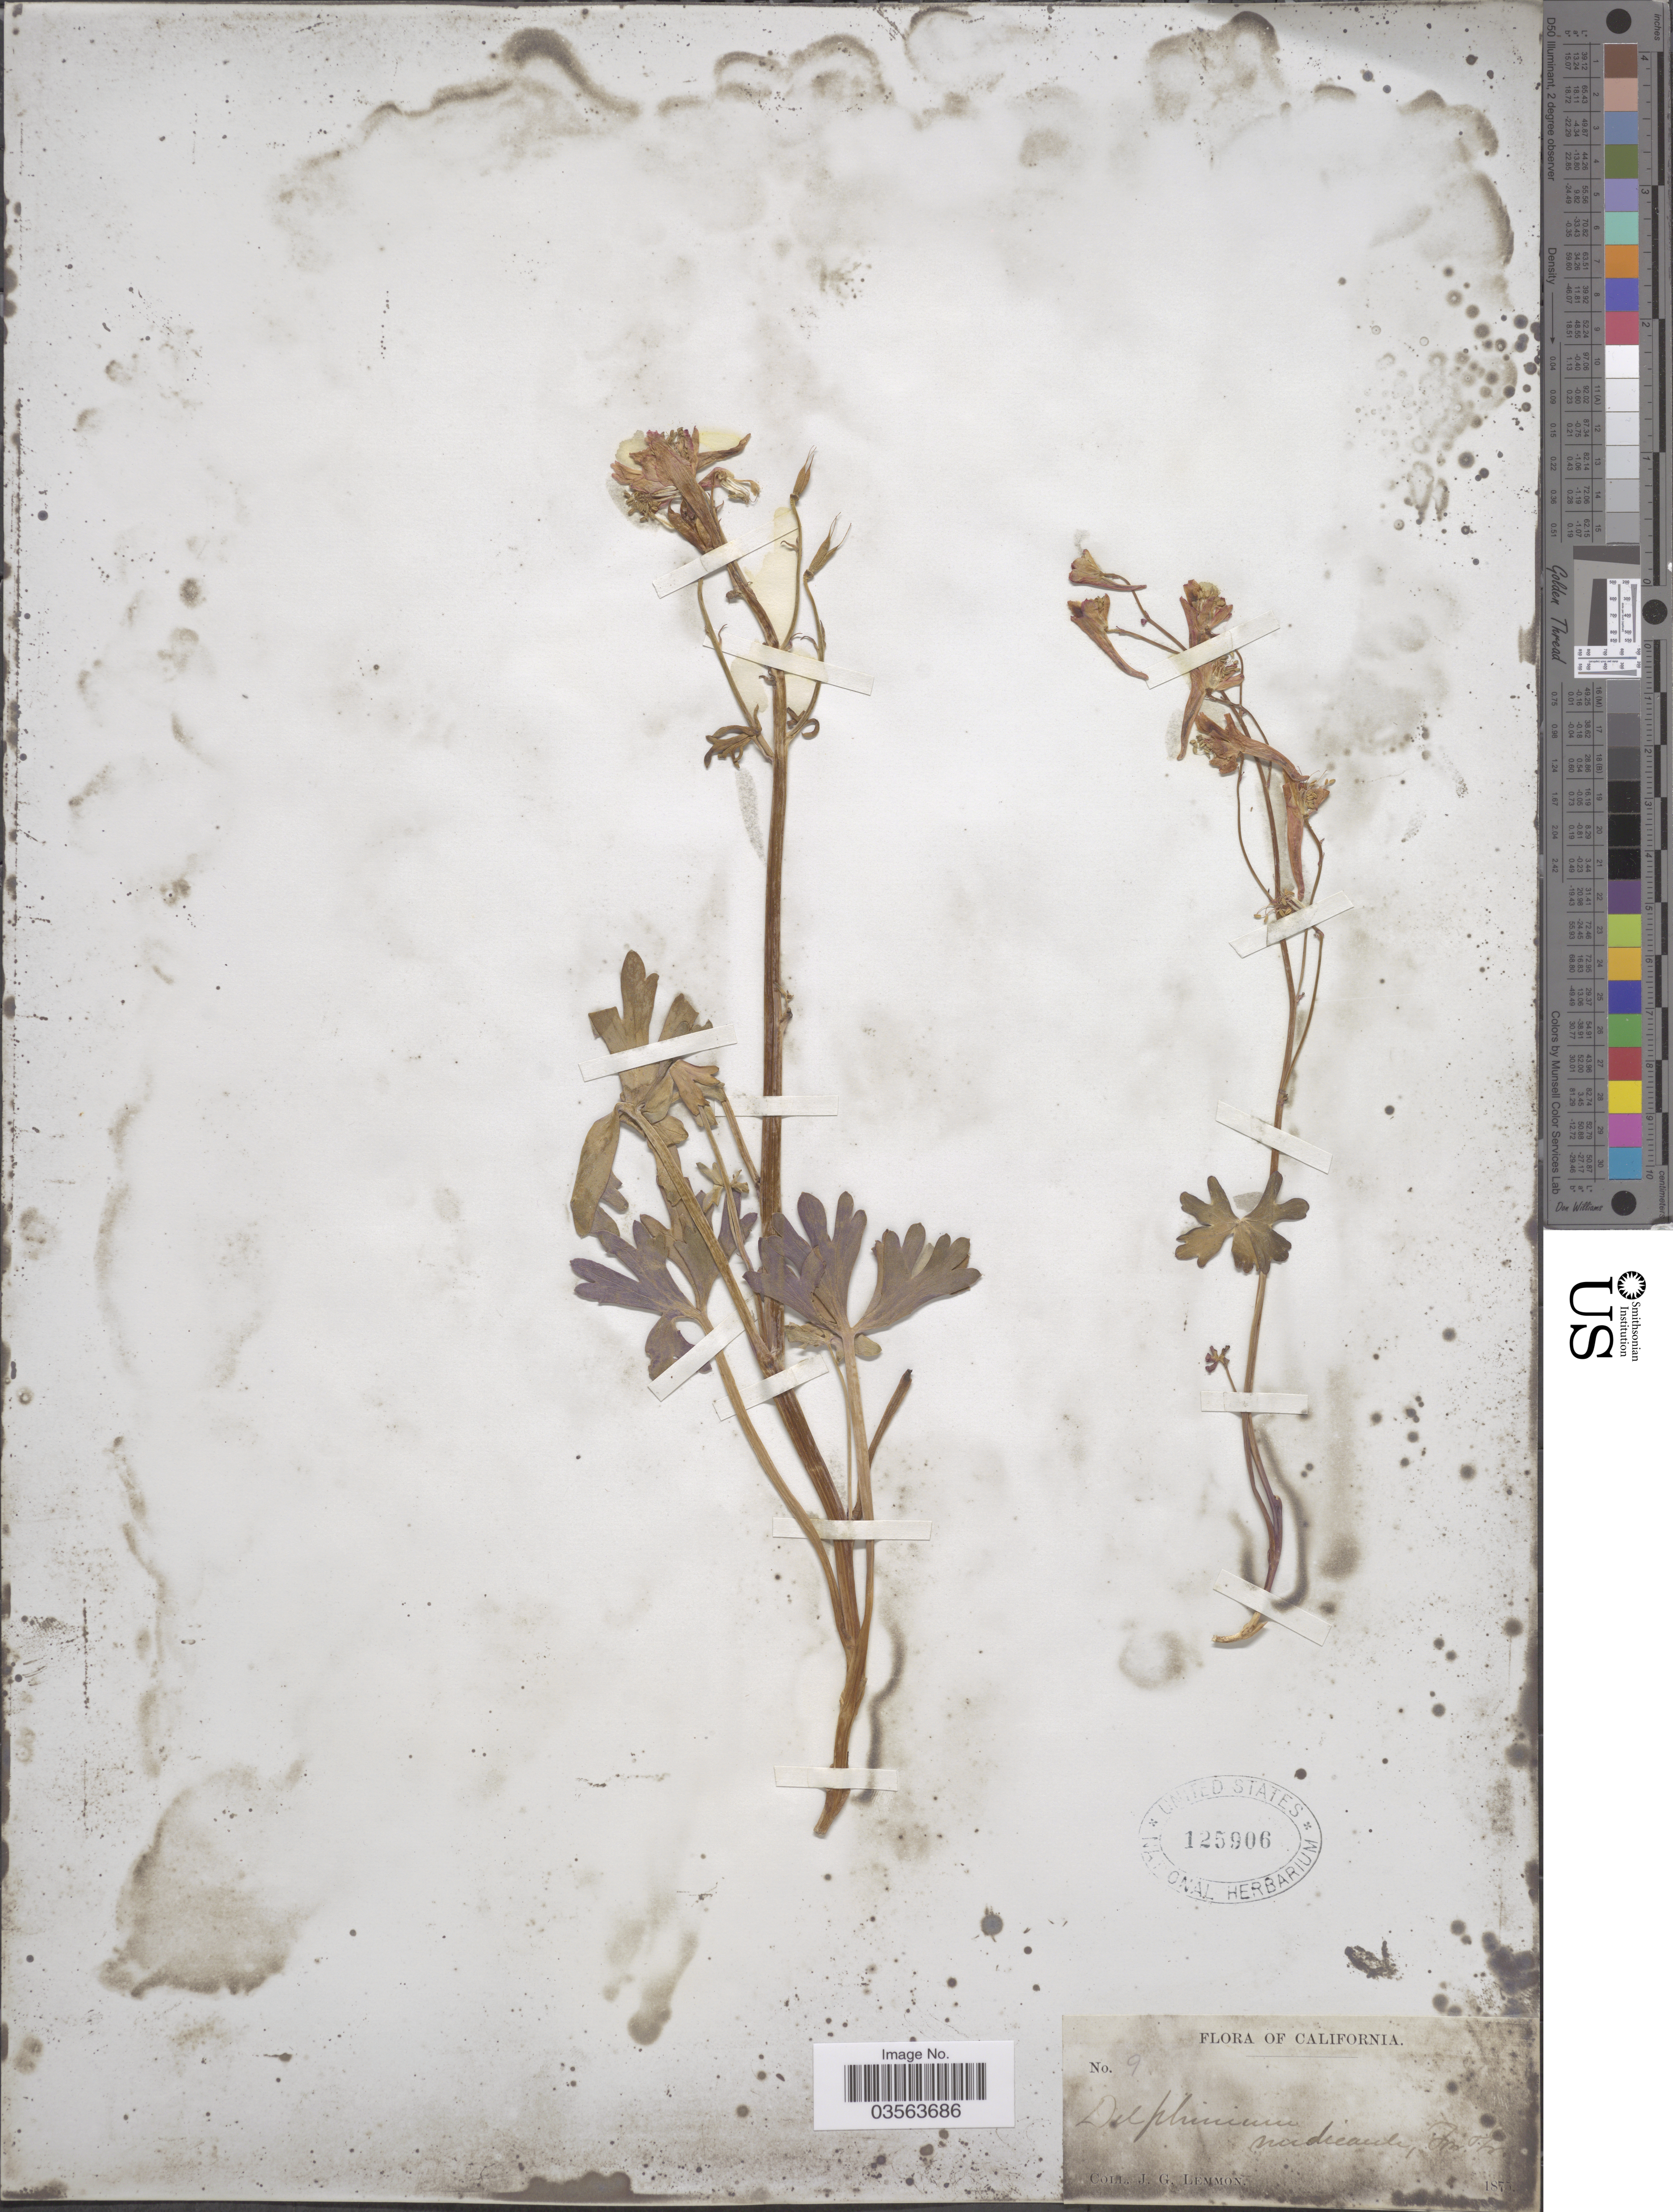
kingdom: Plantae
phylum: Tracheophyta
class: Magnoliopsida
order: Ranunculales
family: Ranunculaceae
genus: Delphinium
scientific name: Delphinium nudicaule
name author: Torr. & A. Gray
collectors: J. Lemmon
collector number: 9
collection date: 1875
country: United States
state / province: California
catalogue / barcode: US 125906